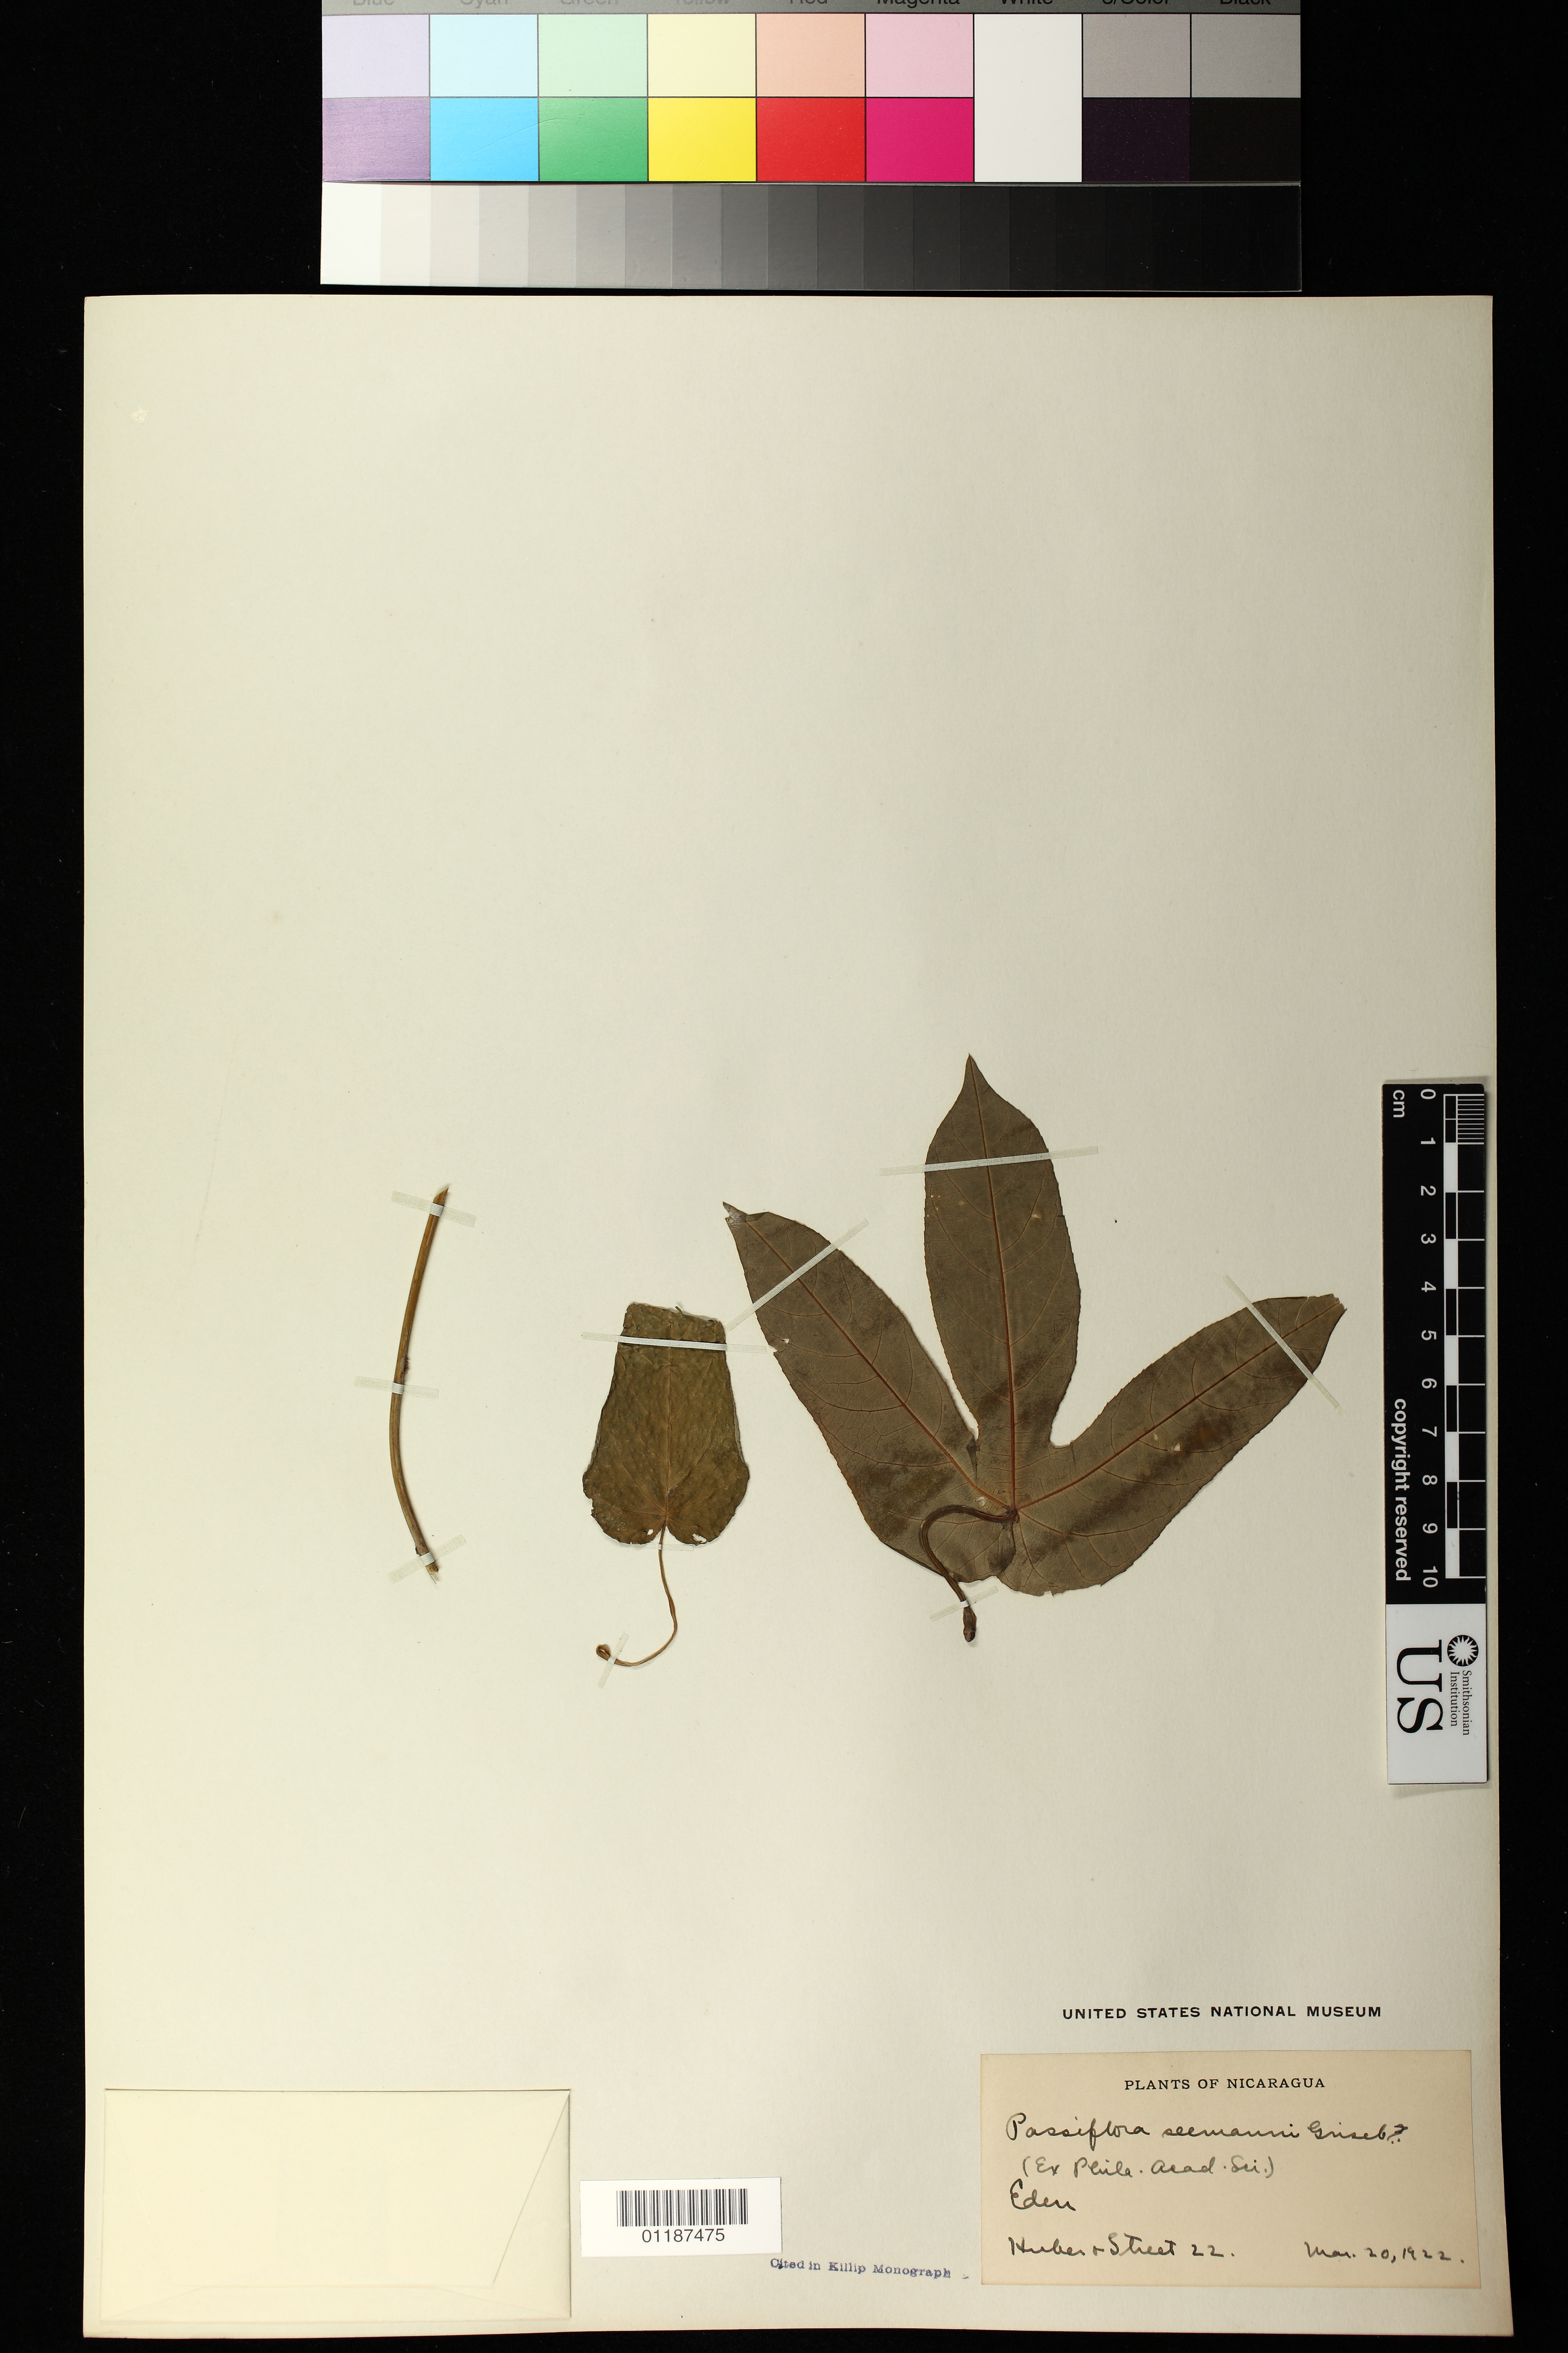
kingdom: Plantae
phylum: Tracheophyta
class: Magnoliopsida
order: Malpighiales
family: Passifloraceae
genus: Passiflora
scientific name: Passiflora seemannii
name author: Griseb.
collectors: Huber, --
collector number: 22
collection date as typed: Mar 20 1922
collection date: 1922-03-20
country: Nicaragua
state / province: Granada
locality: Eden